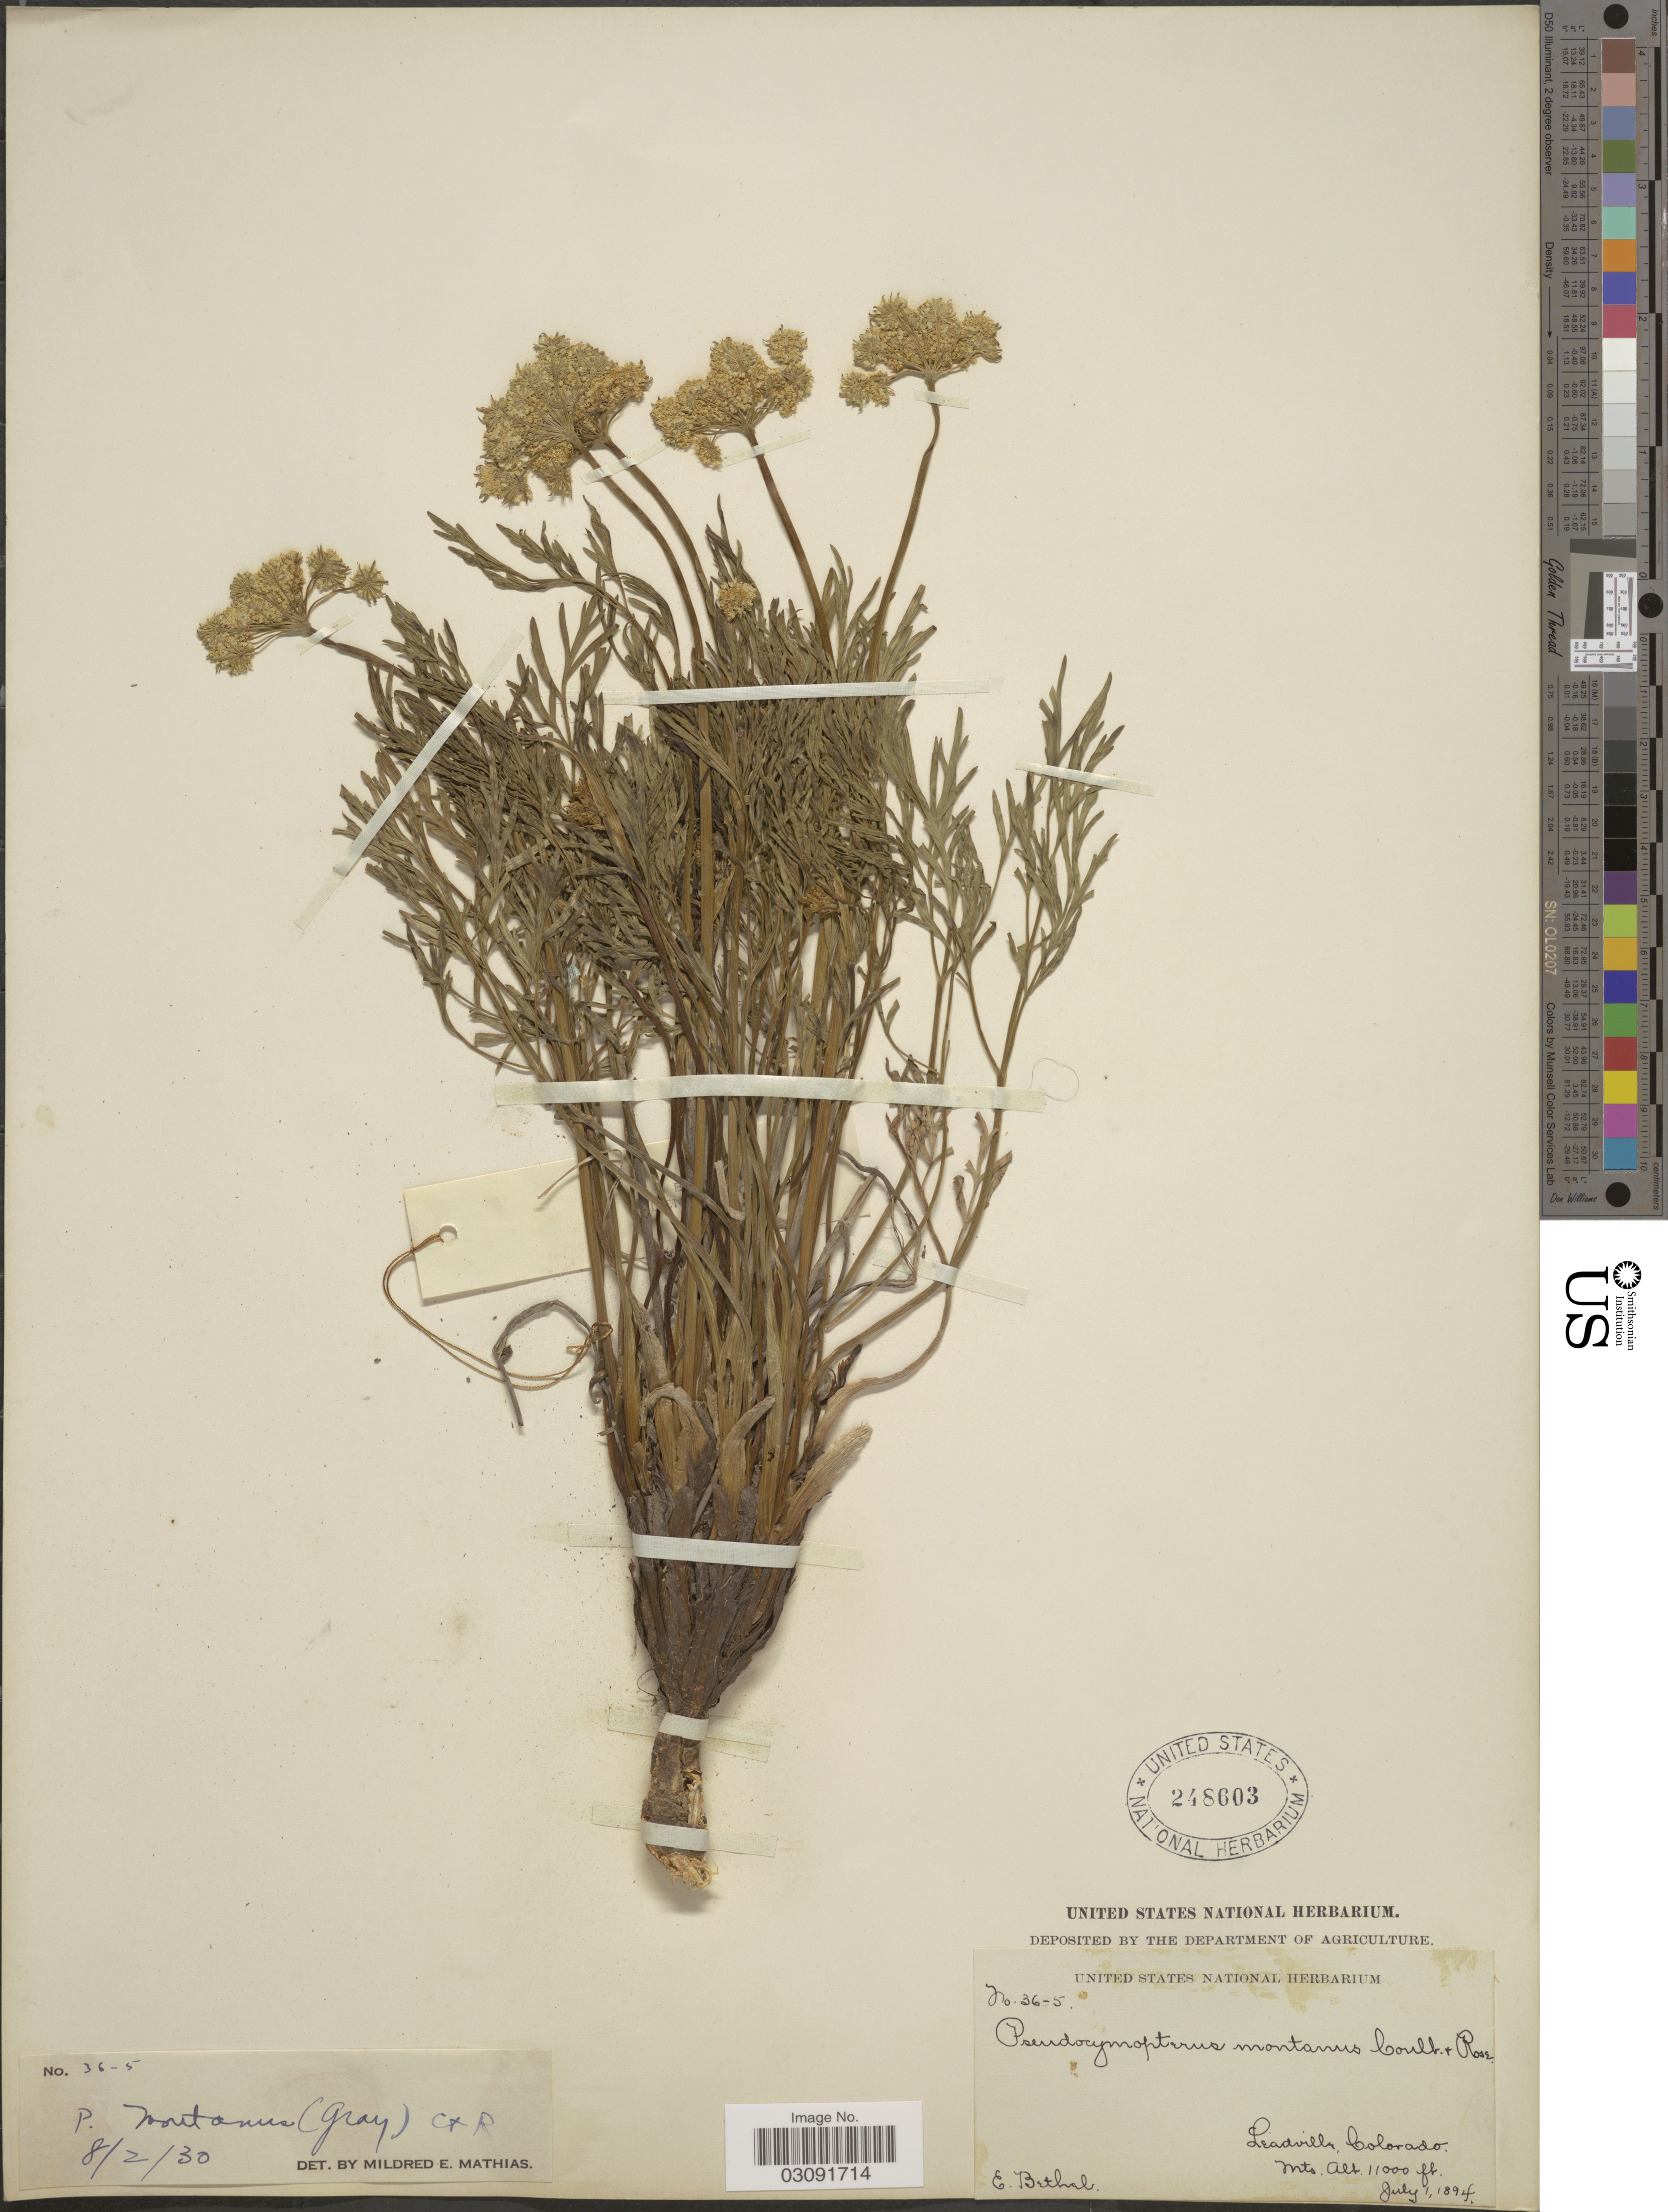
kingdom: Plantae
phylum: Tracheophyta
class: Magnoliopsida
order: Apiales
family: Apiaceae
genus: Pseudocymopterus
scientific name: Pseudocymopterus montanus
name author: (A. Gray) J.M. Coult. & Rose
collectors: E. Bethel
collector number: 36-5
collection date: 1894-07-01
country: United States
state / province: Colorado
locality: Leadville, Colorado, Mts.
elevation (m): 3353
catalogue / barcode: US 248603